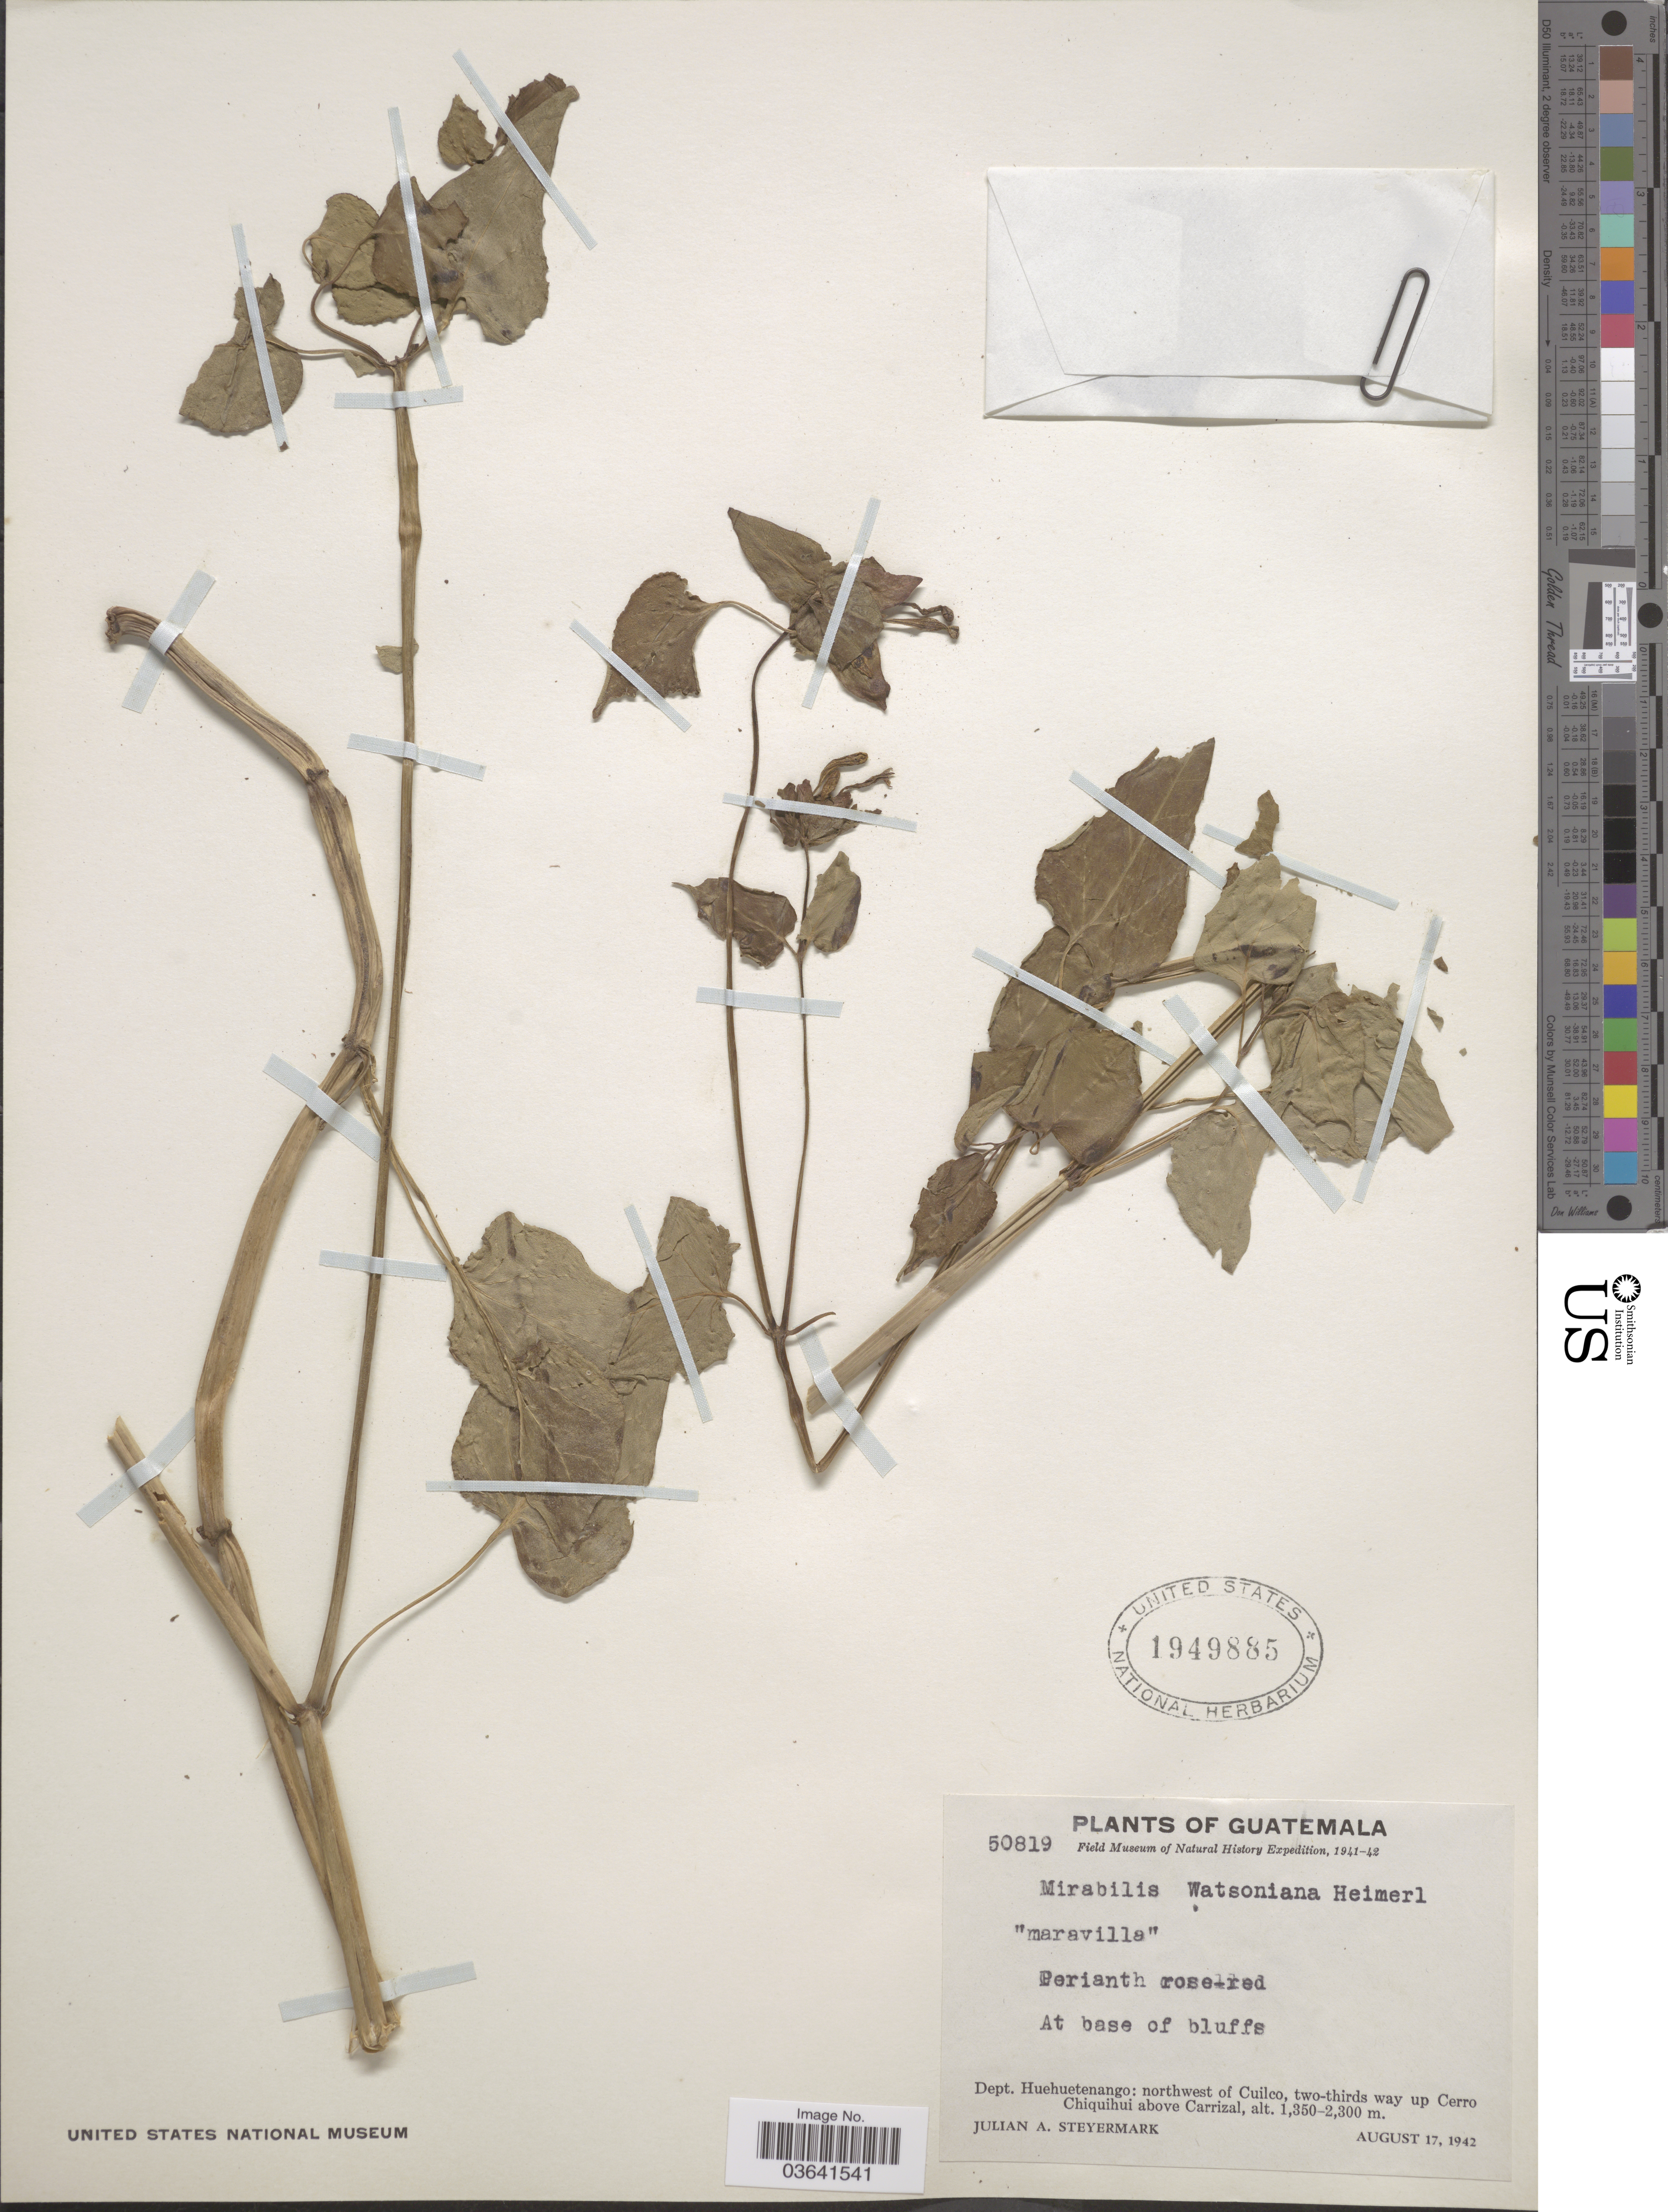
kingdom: Plantae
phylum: Tracheophyta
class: Magnoliopsida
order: Caryophyllales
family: Nyctaginaceae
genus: Mirabilis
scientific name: Mirabilis watsoniana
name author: Heimerl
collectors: J. Steyermark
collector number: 50819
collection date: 1942-08-17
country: Guatemala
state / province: Huehuetenango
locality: Dept. Huehuetenango: northwest of Cuilco, two-thirds way up to Cerro Chiquihui above Carrizal.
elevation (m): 1350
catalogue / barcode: US 1949885